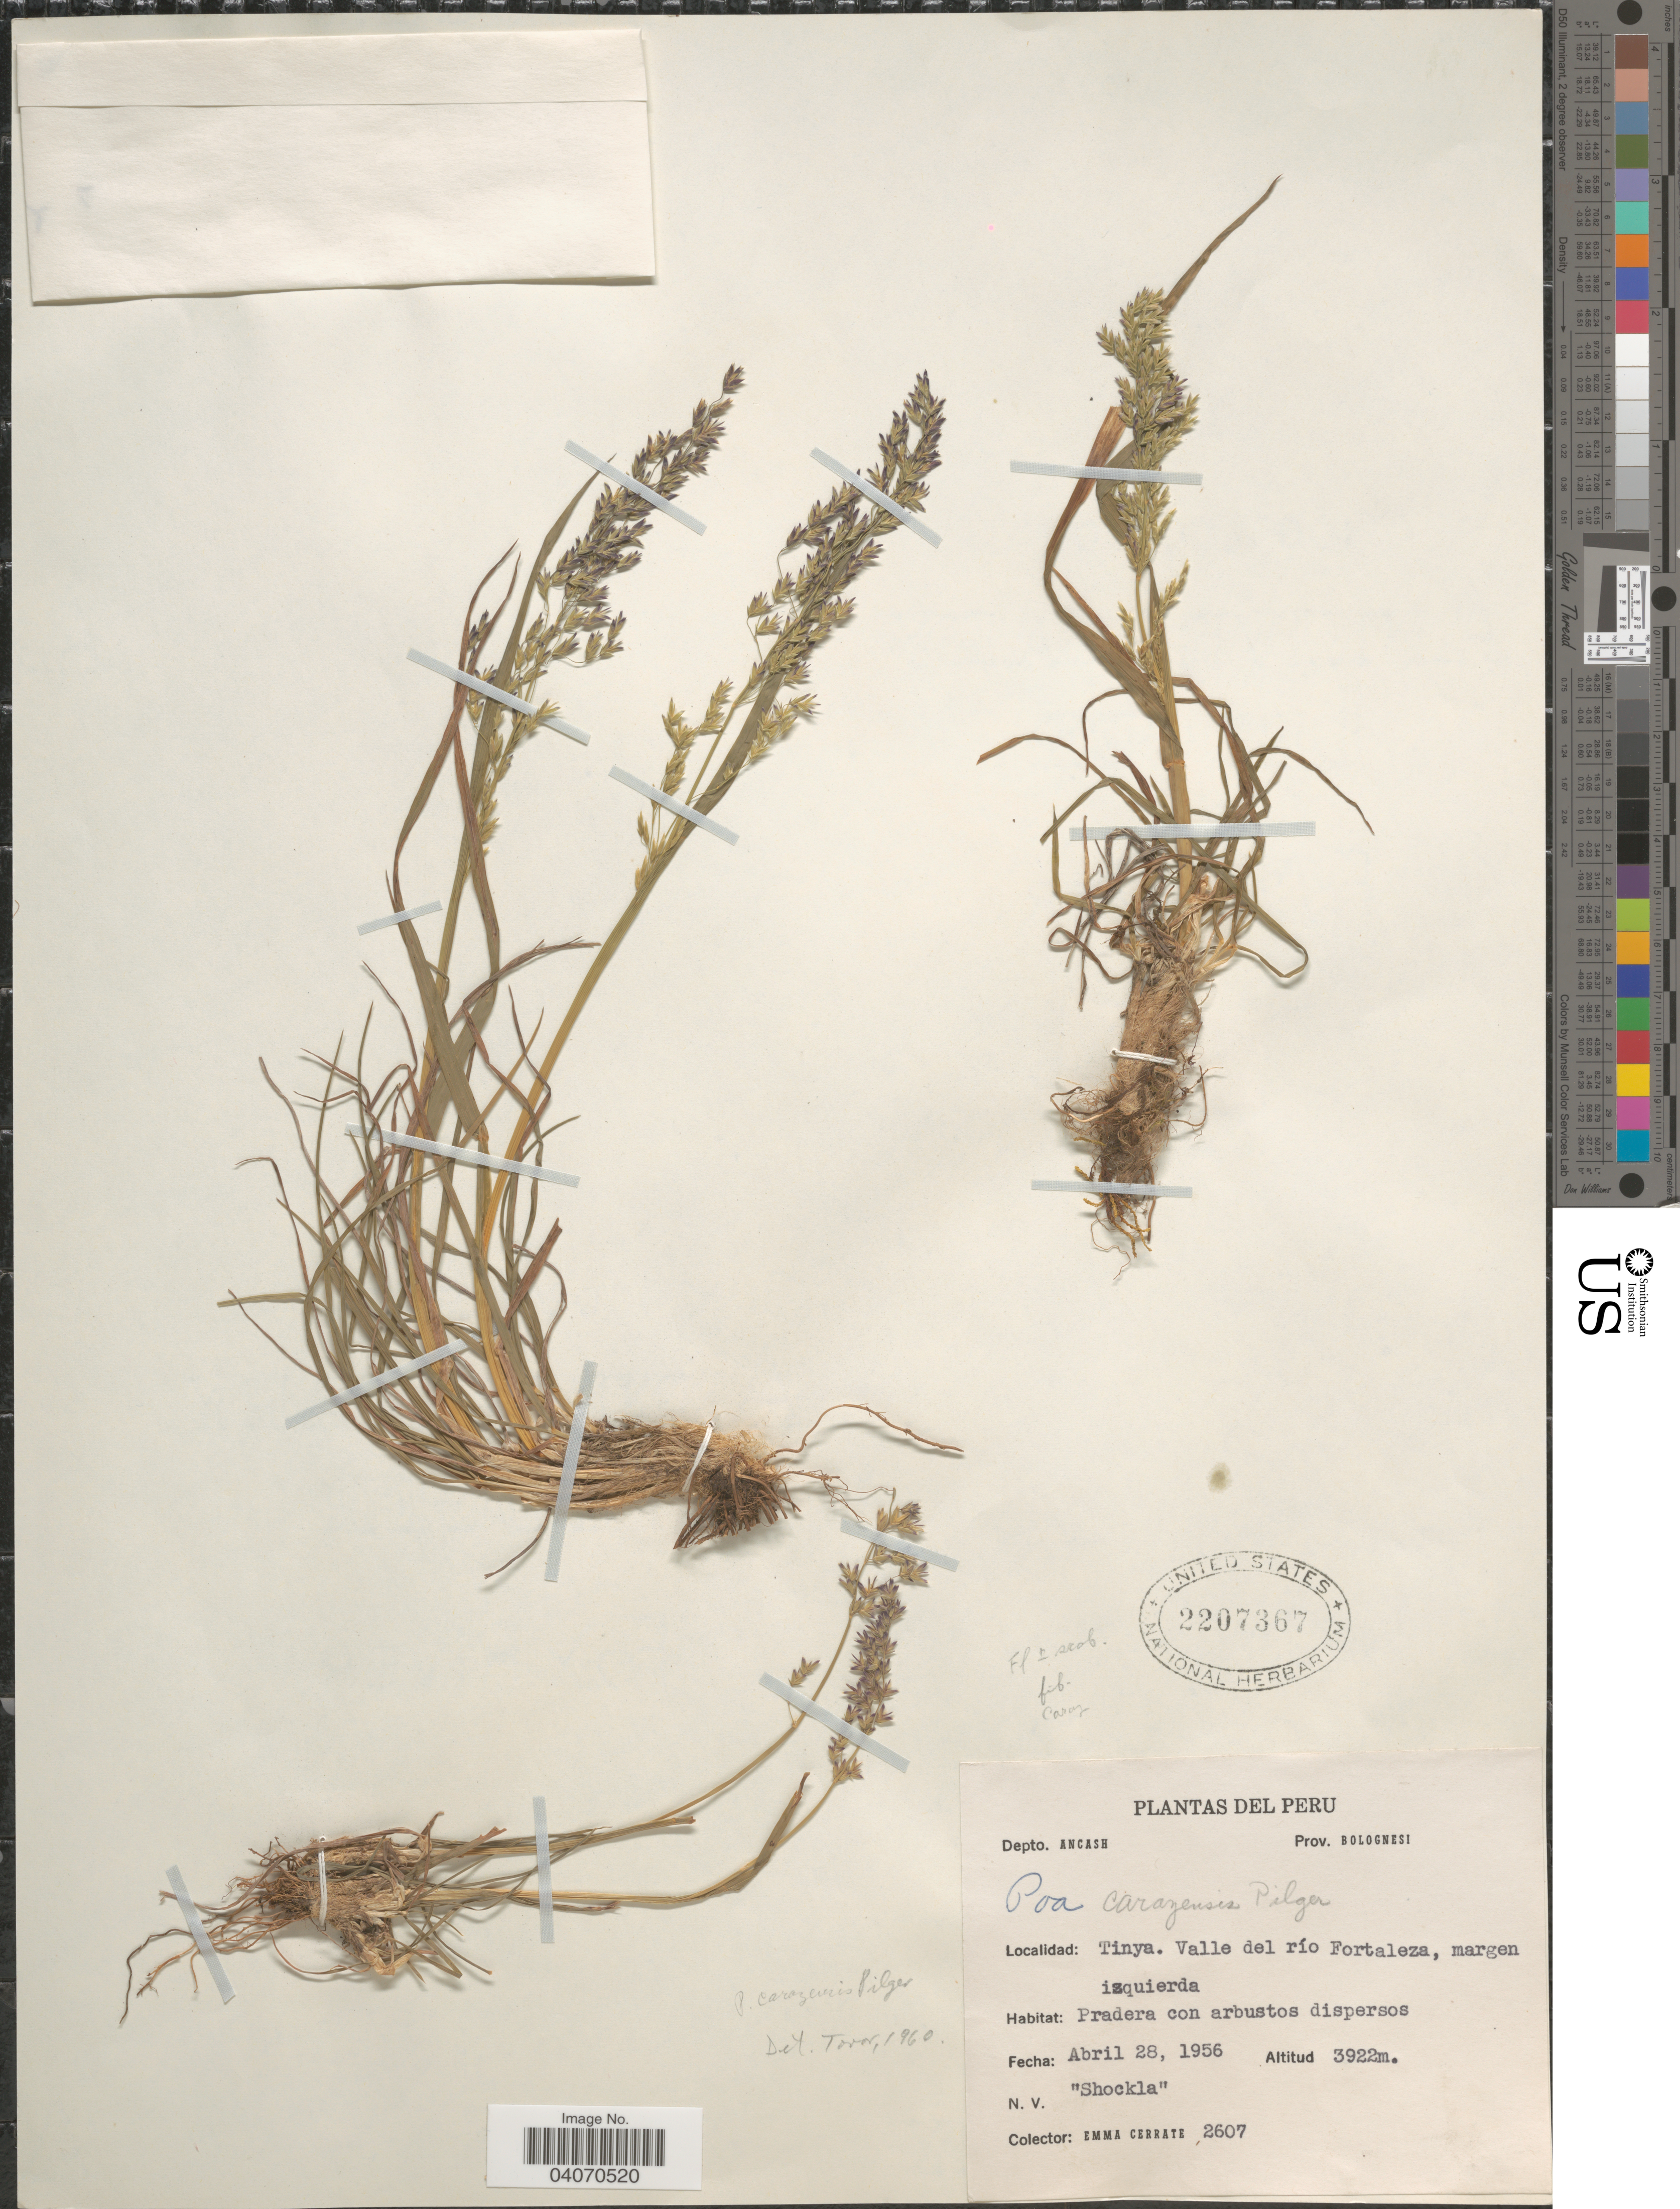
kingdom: Plantae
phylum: Tracheophyta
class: Liliopsida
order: Poales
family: Poaceae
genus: Poa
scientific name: Poa carazensis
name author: Pilg.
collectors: E. Cerrate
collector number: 2607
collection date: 1956-04-28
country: Peru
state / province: Ancash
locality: Depto. Ancash. Prov. Bolognesi. Tinya. Valle del río Fortaleza, margen izquierda.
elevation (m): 3922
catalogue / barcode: US 2207367